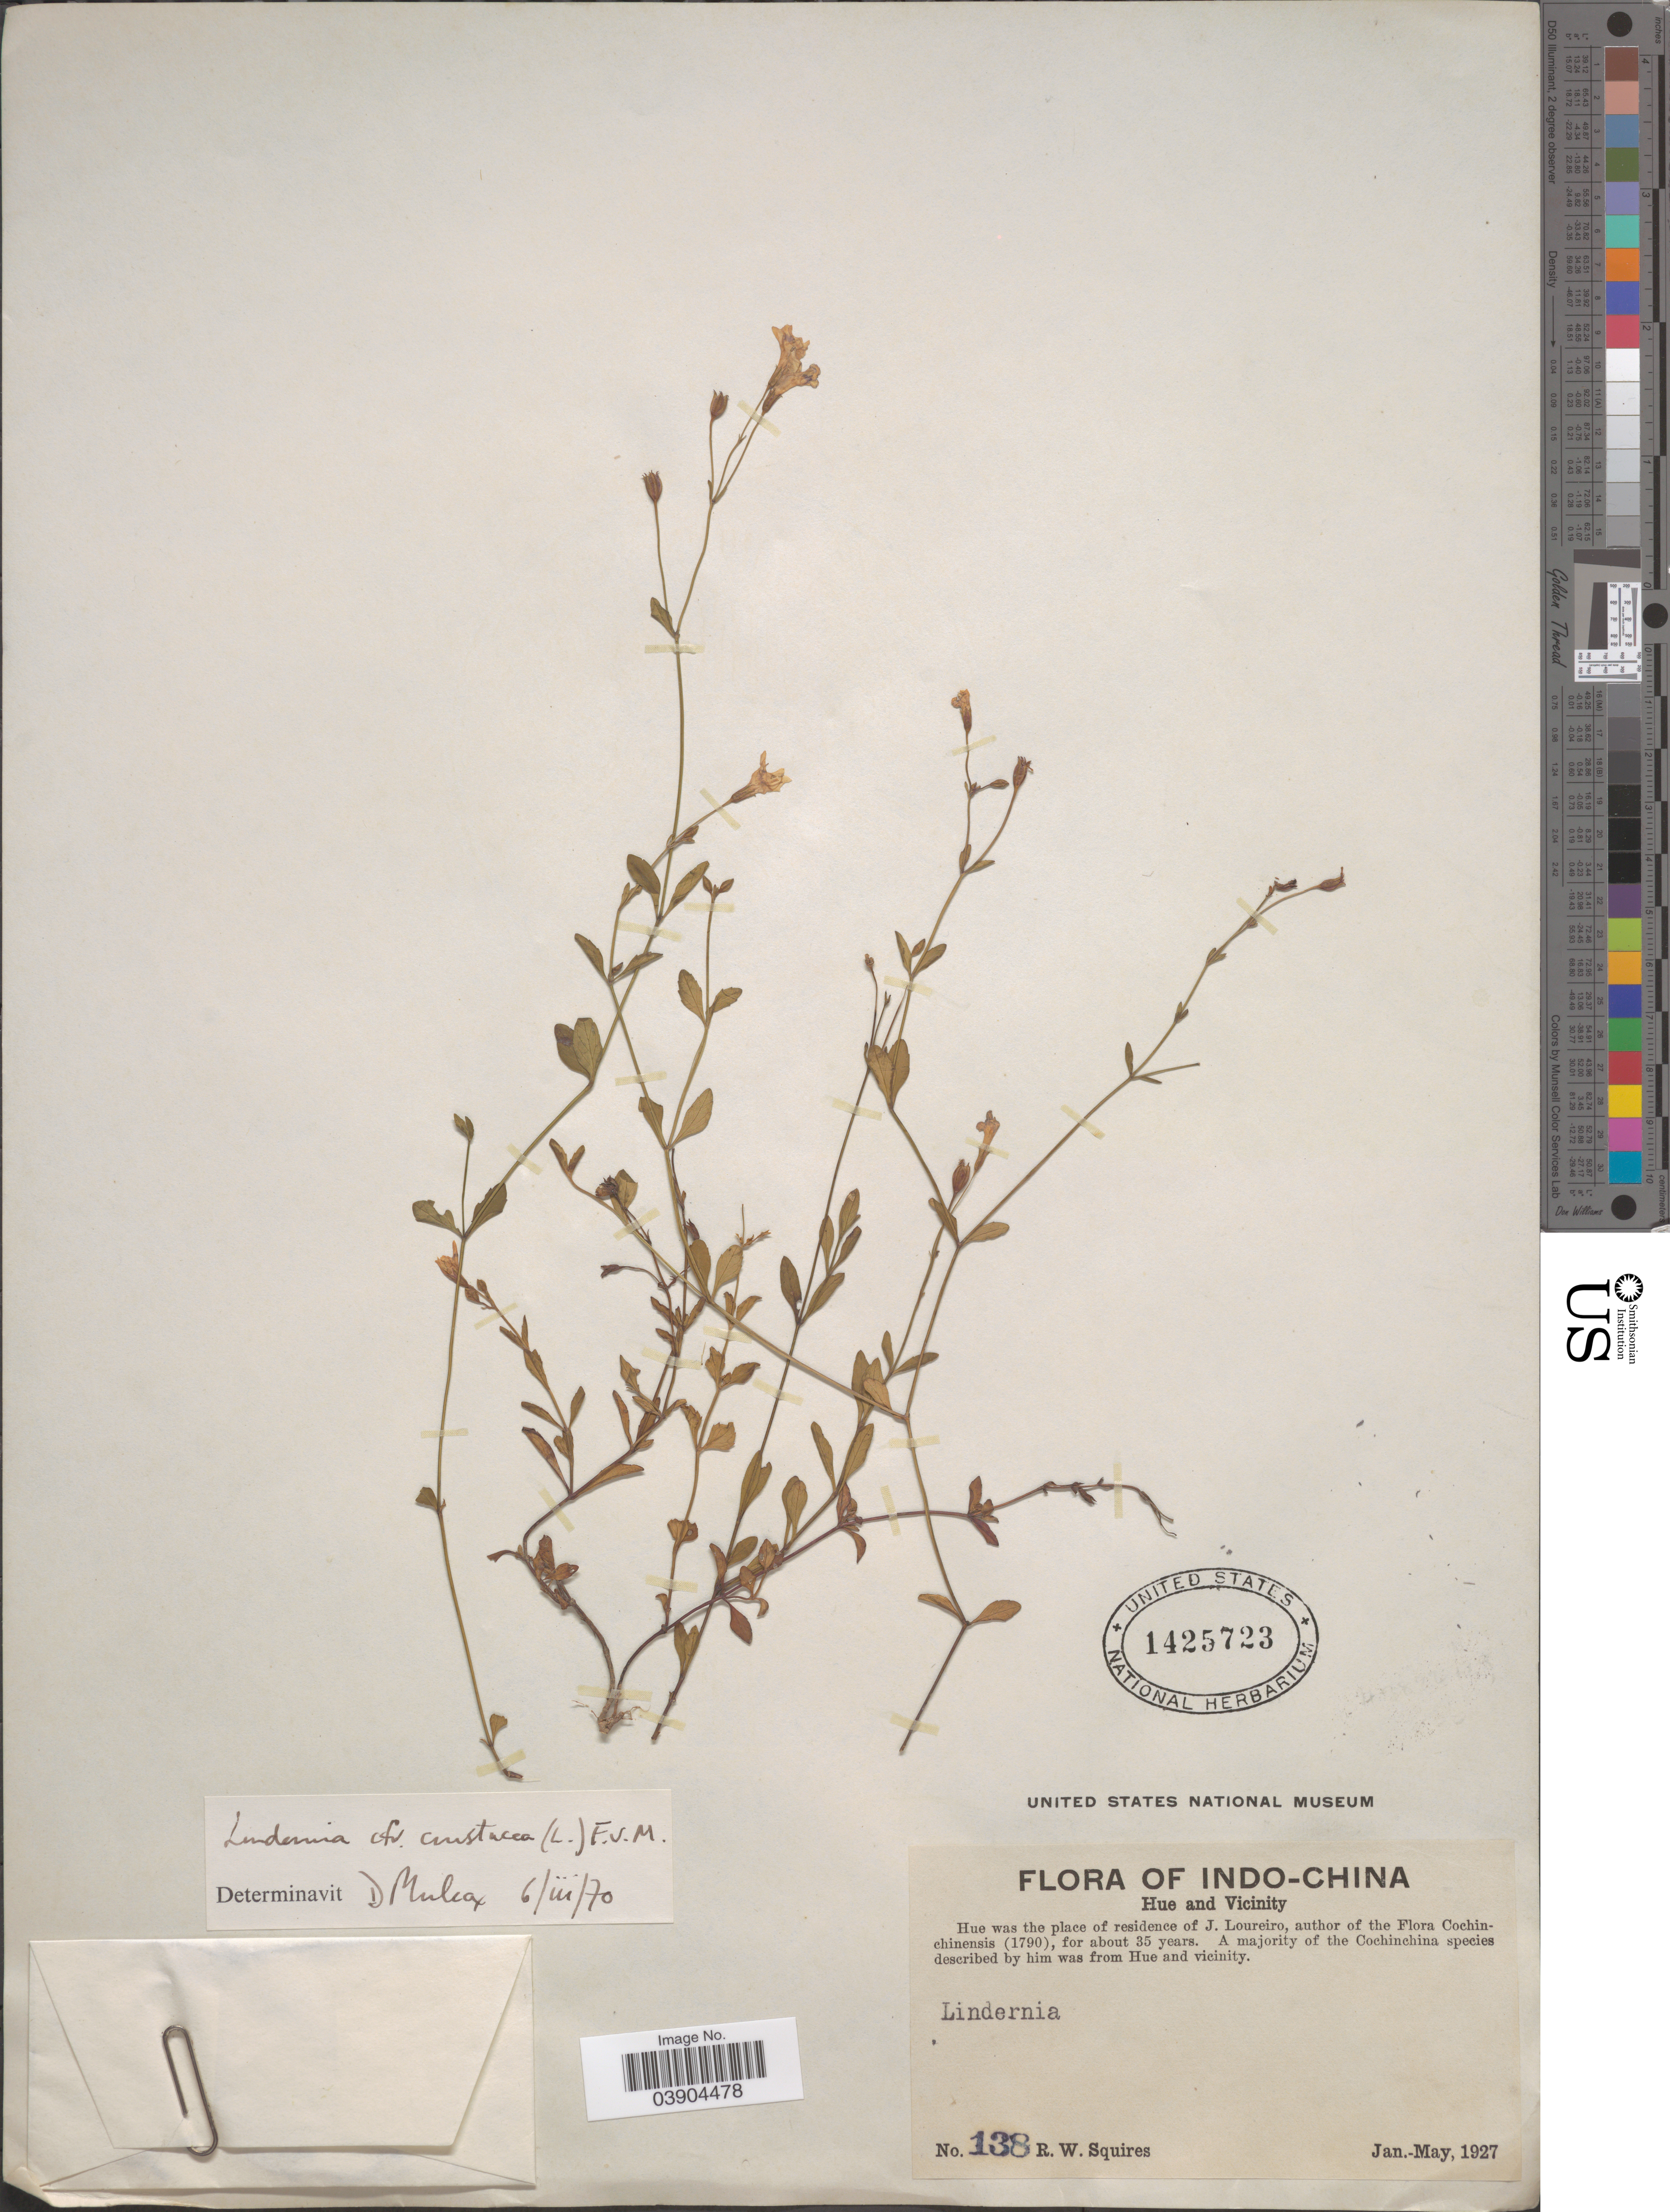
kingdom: Plantae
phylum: Tracheophyta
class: Magnoliopsida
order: Lamiales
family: Linderniaceae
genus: Lindernia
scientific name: Lindernia crustacea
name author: (L.) F. Muell.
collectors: R. Squires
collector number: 138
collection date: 1927-01/1927-05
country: Vietnam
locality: Indo-china. Hue and Vicinity.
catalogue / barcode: US 1425723